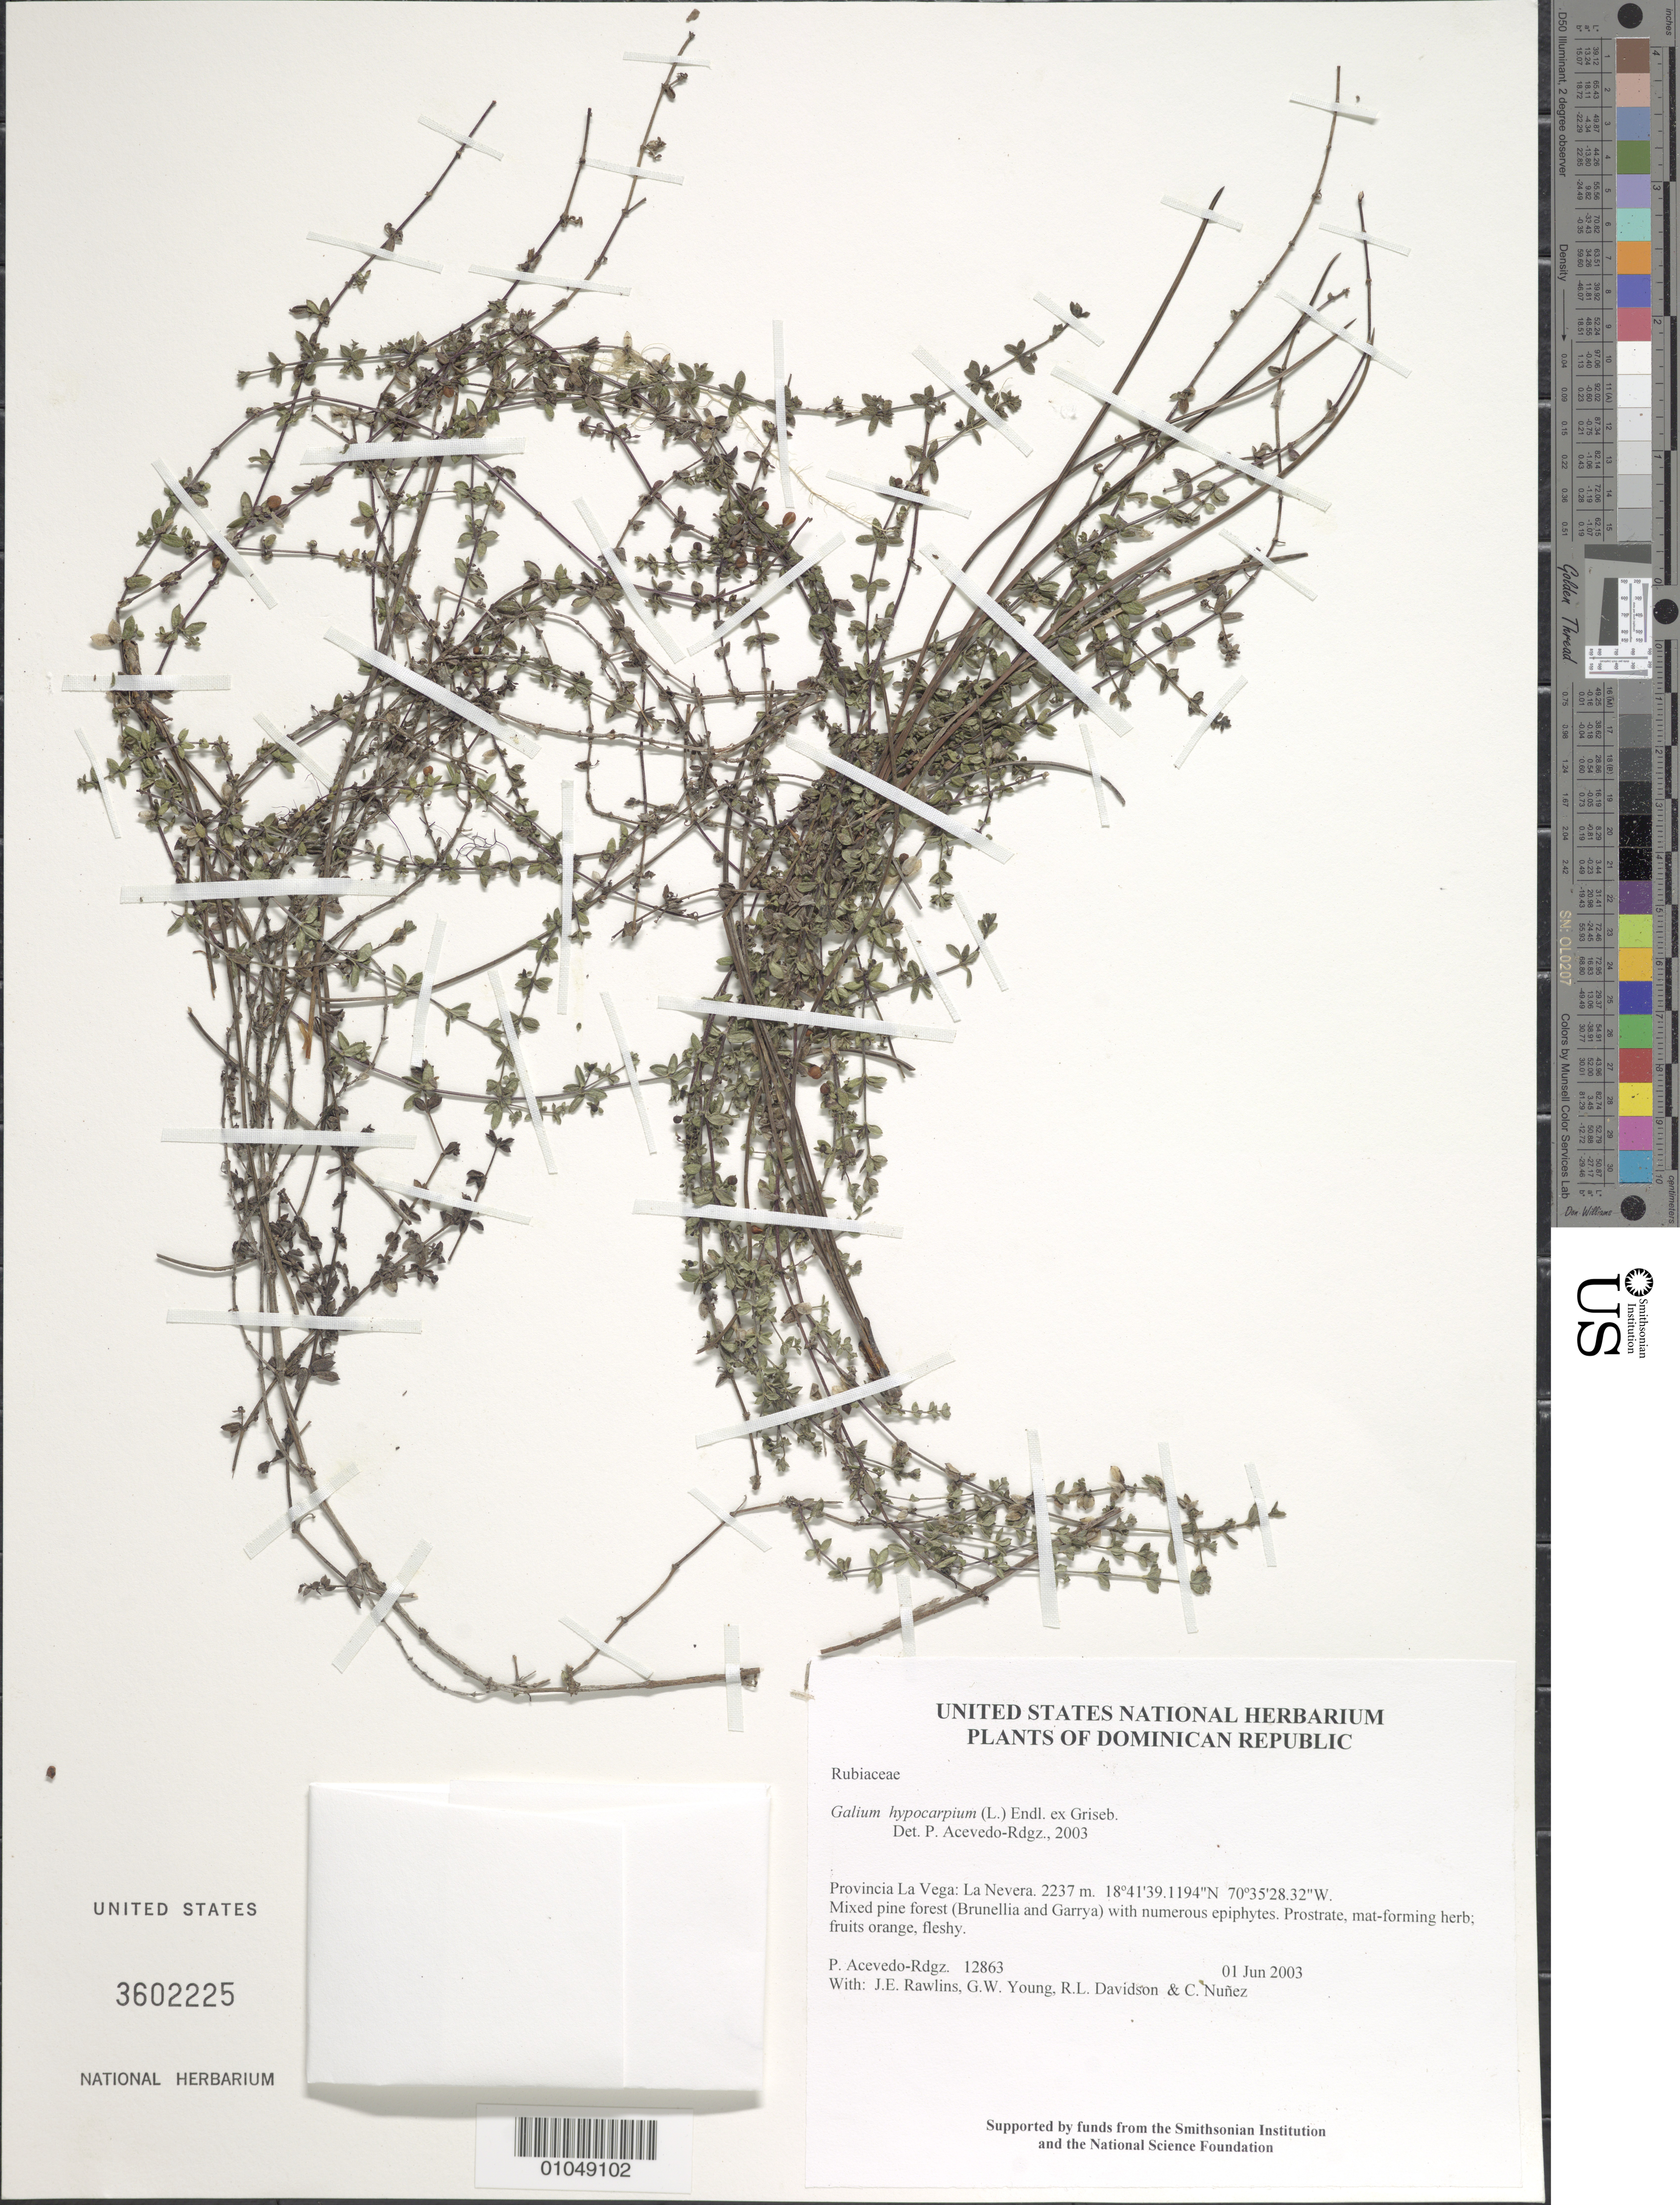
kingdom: Plantae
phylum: Tracheophyta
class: Magnoliopsida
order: Gentianales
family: Rubiaceae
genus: Galium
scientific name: Galium hypocarpium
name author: (L.) Endl. ex Griseb.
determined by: Acevedo-Rodríguez, P., (BOT), Smithsonian Institution - National Museum of Natural History (UNITED STATES)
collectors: P. Acevedo-Rodr., J. Rawlins, G. Young, R. Davidson & C. Nunez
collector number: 12863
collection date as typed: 01 Jun 2003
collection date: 2003-06-01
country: Dominican Republic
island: Hispaniola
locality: Provincia La Vega: La Nevera.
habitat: Mixed pine forest (Brunellia and Garrya) with numerous epiphytes.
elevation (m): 2237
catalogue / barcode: US 3602225